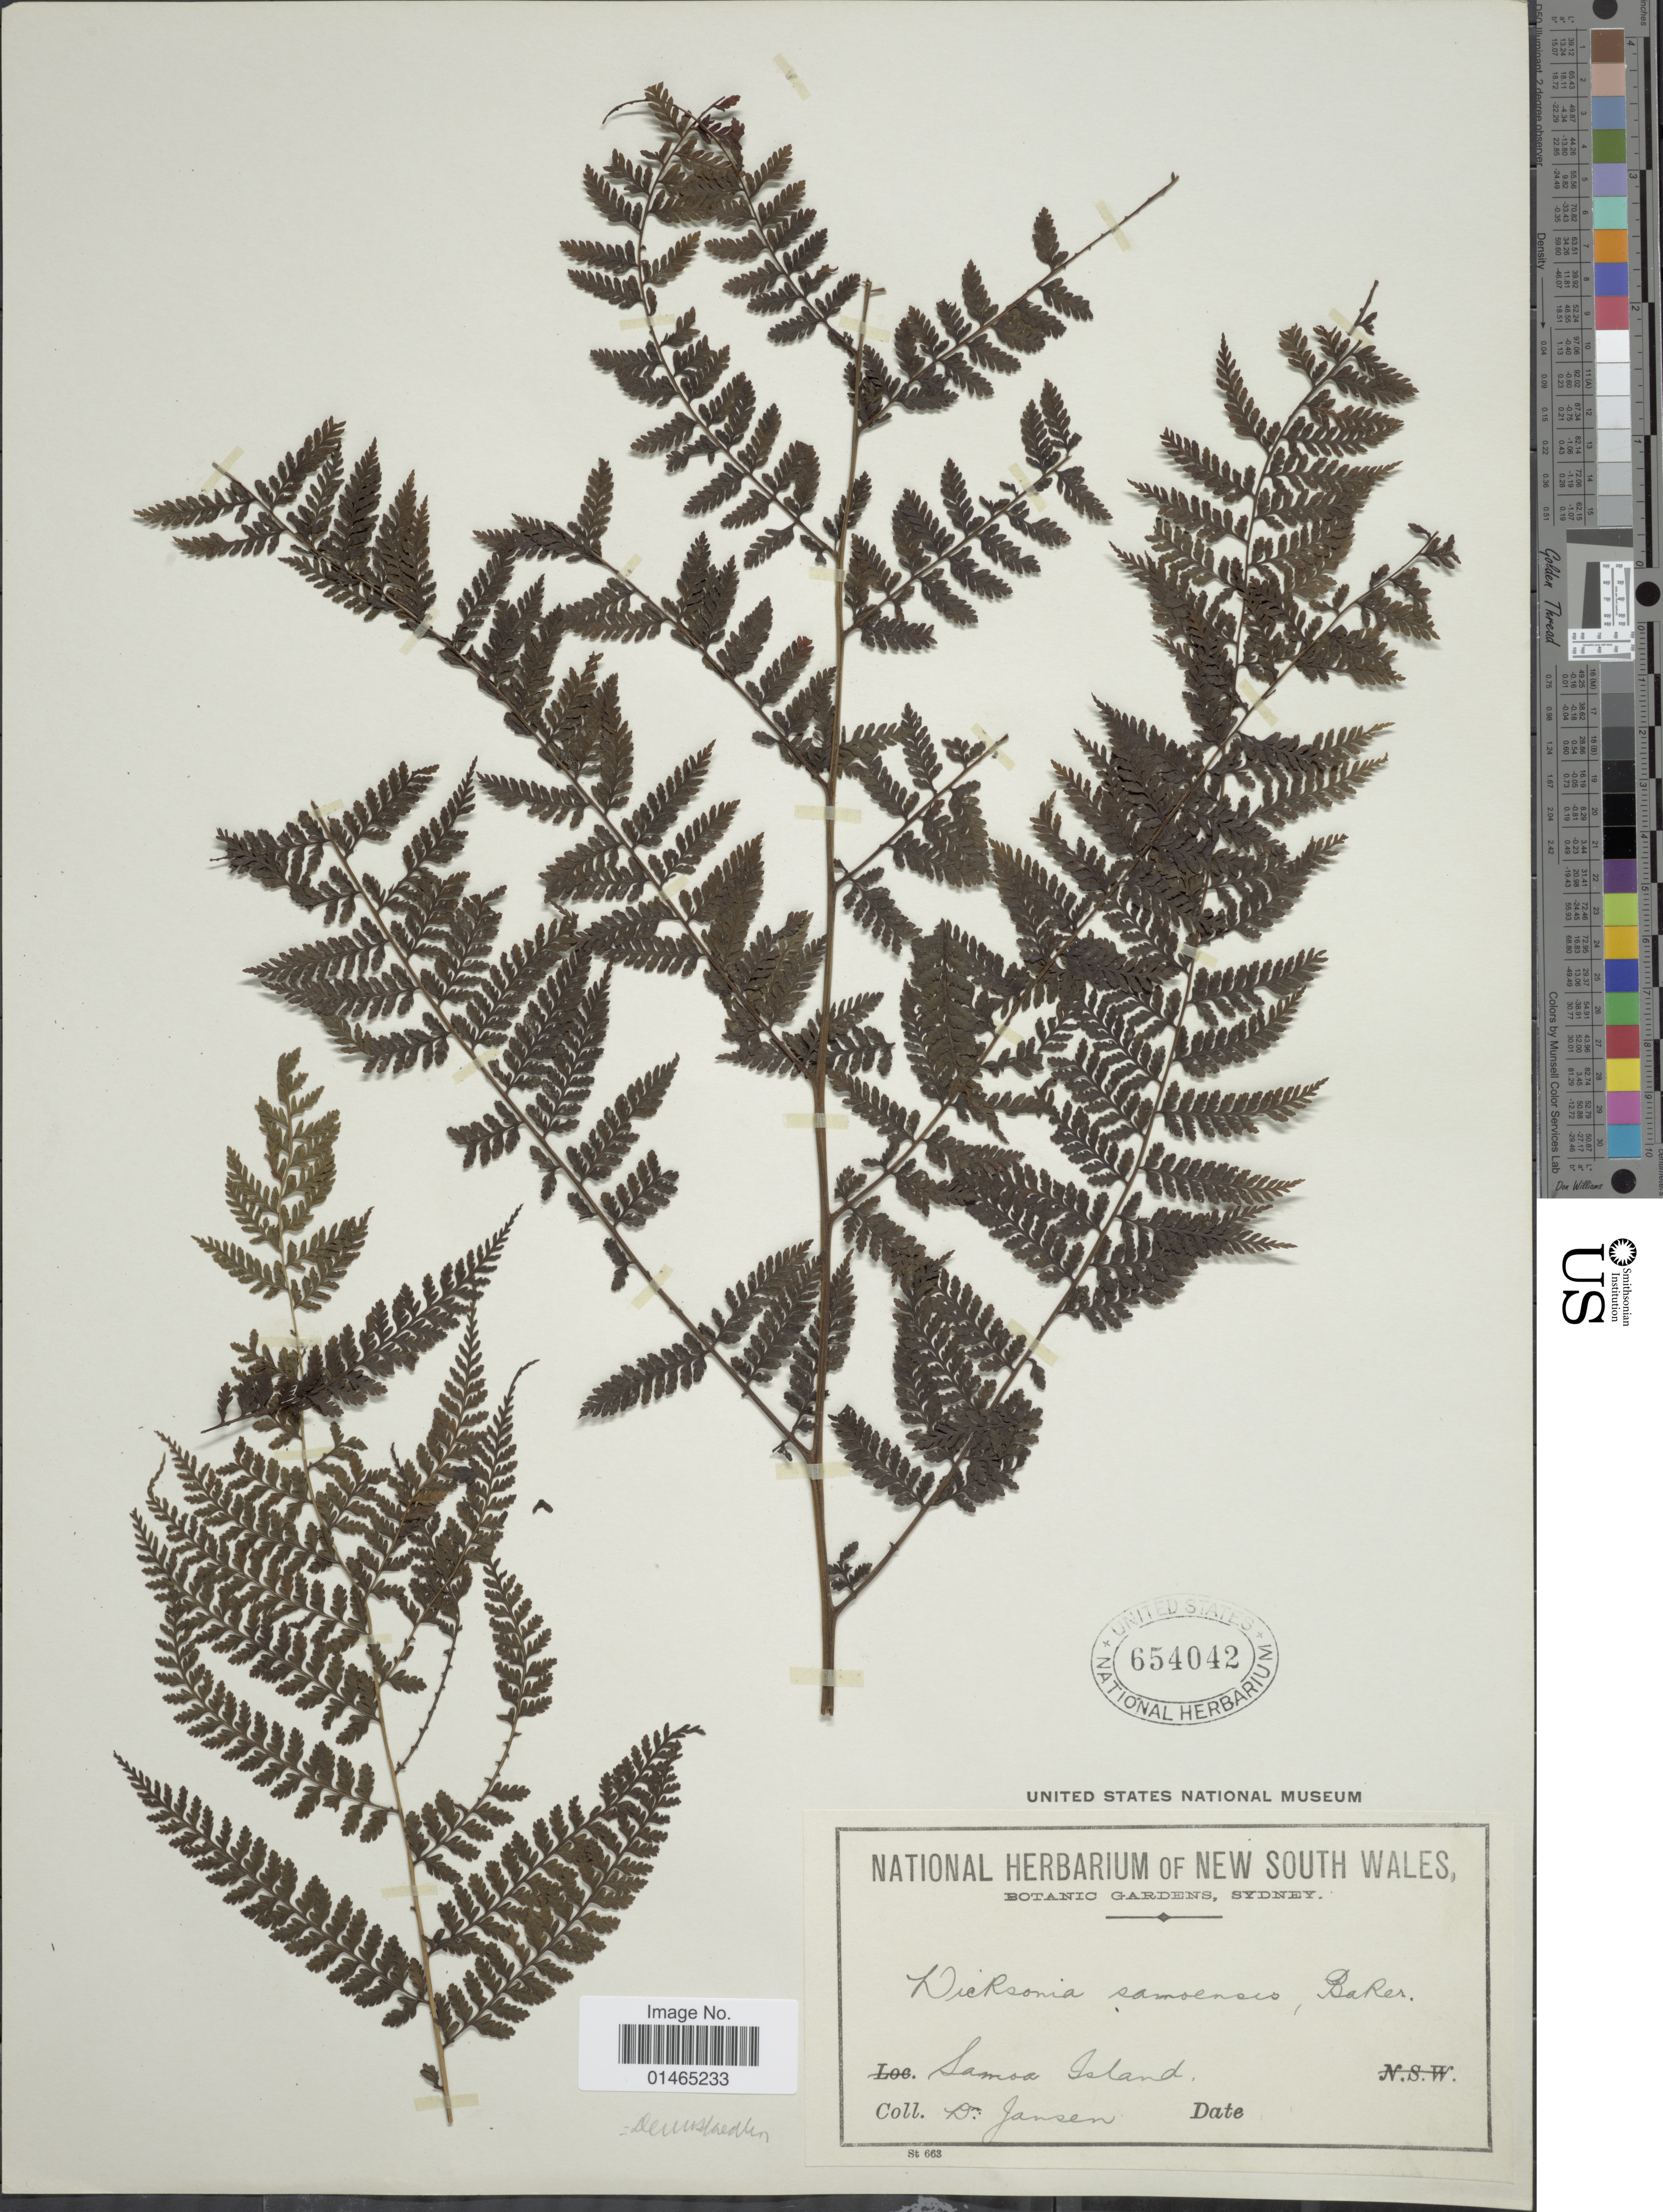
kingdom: Plantae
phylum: Tracheophyta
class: Polypodiopsida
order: Polypodiales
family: Dennstaedtiaceae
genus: Dennstaedtia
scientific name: Dennstaedtia samoensis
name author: (Brack.) T. Moore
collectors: D. Jansen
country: American Samoa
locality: Samoa Island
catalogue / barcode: US 654042